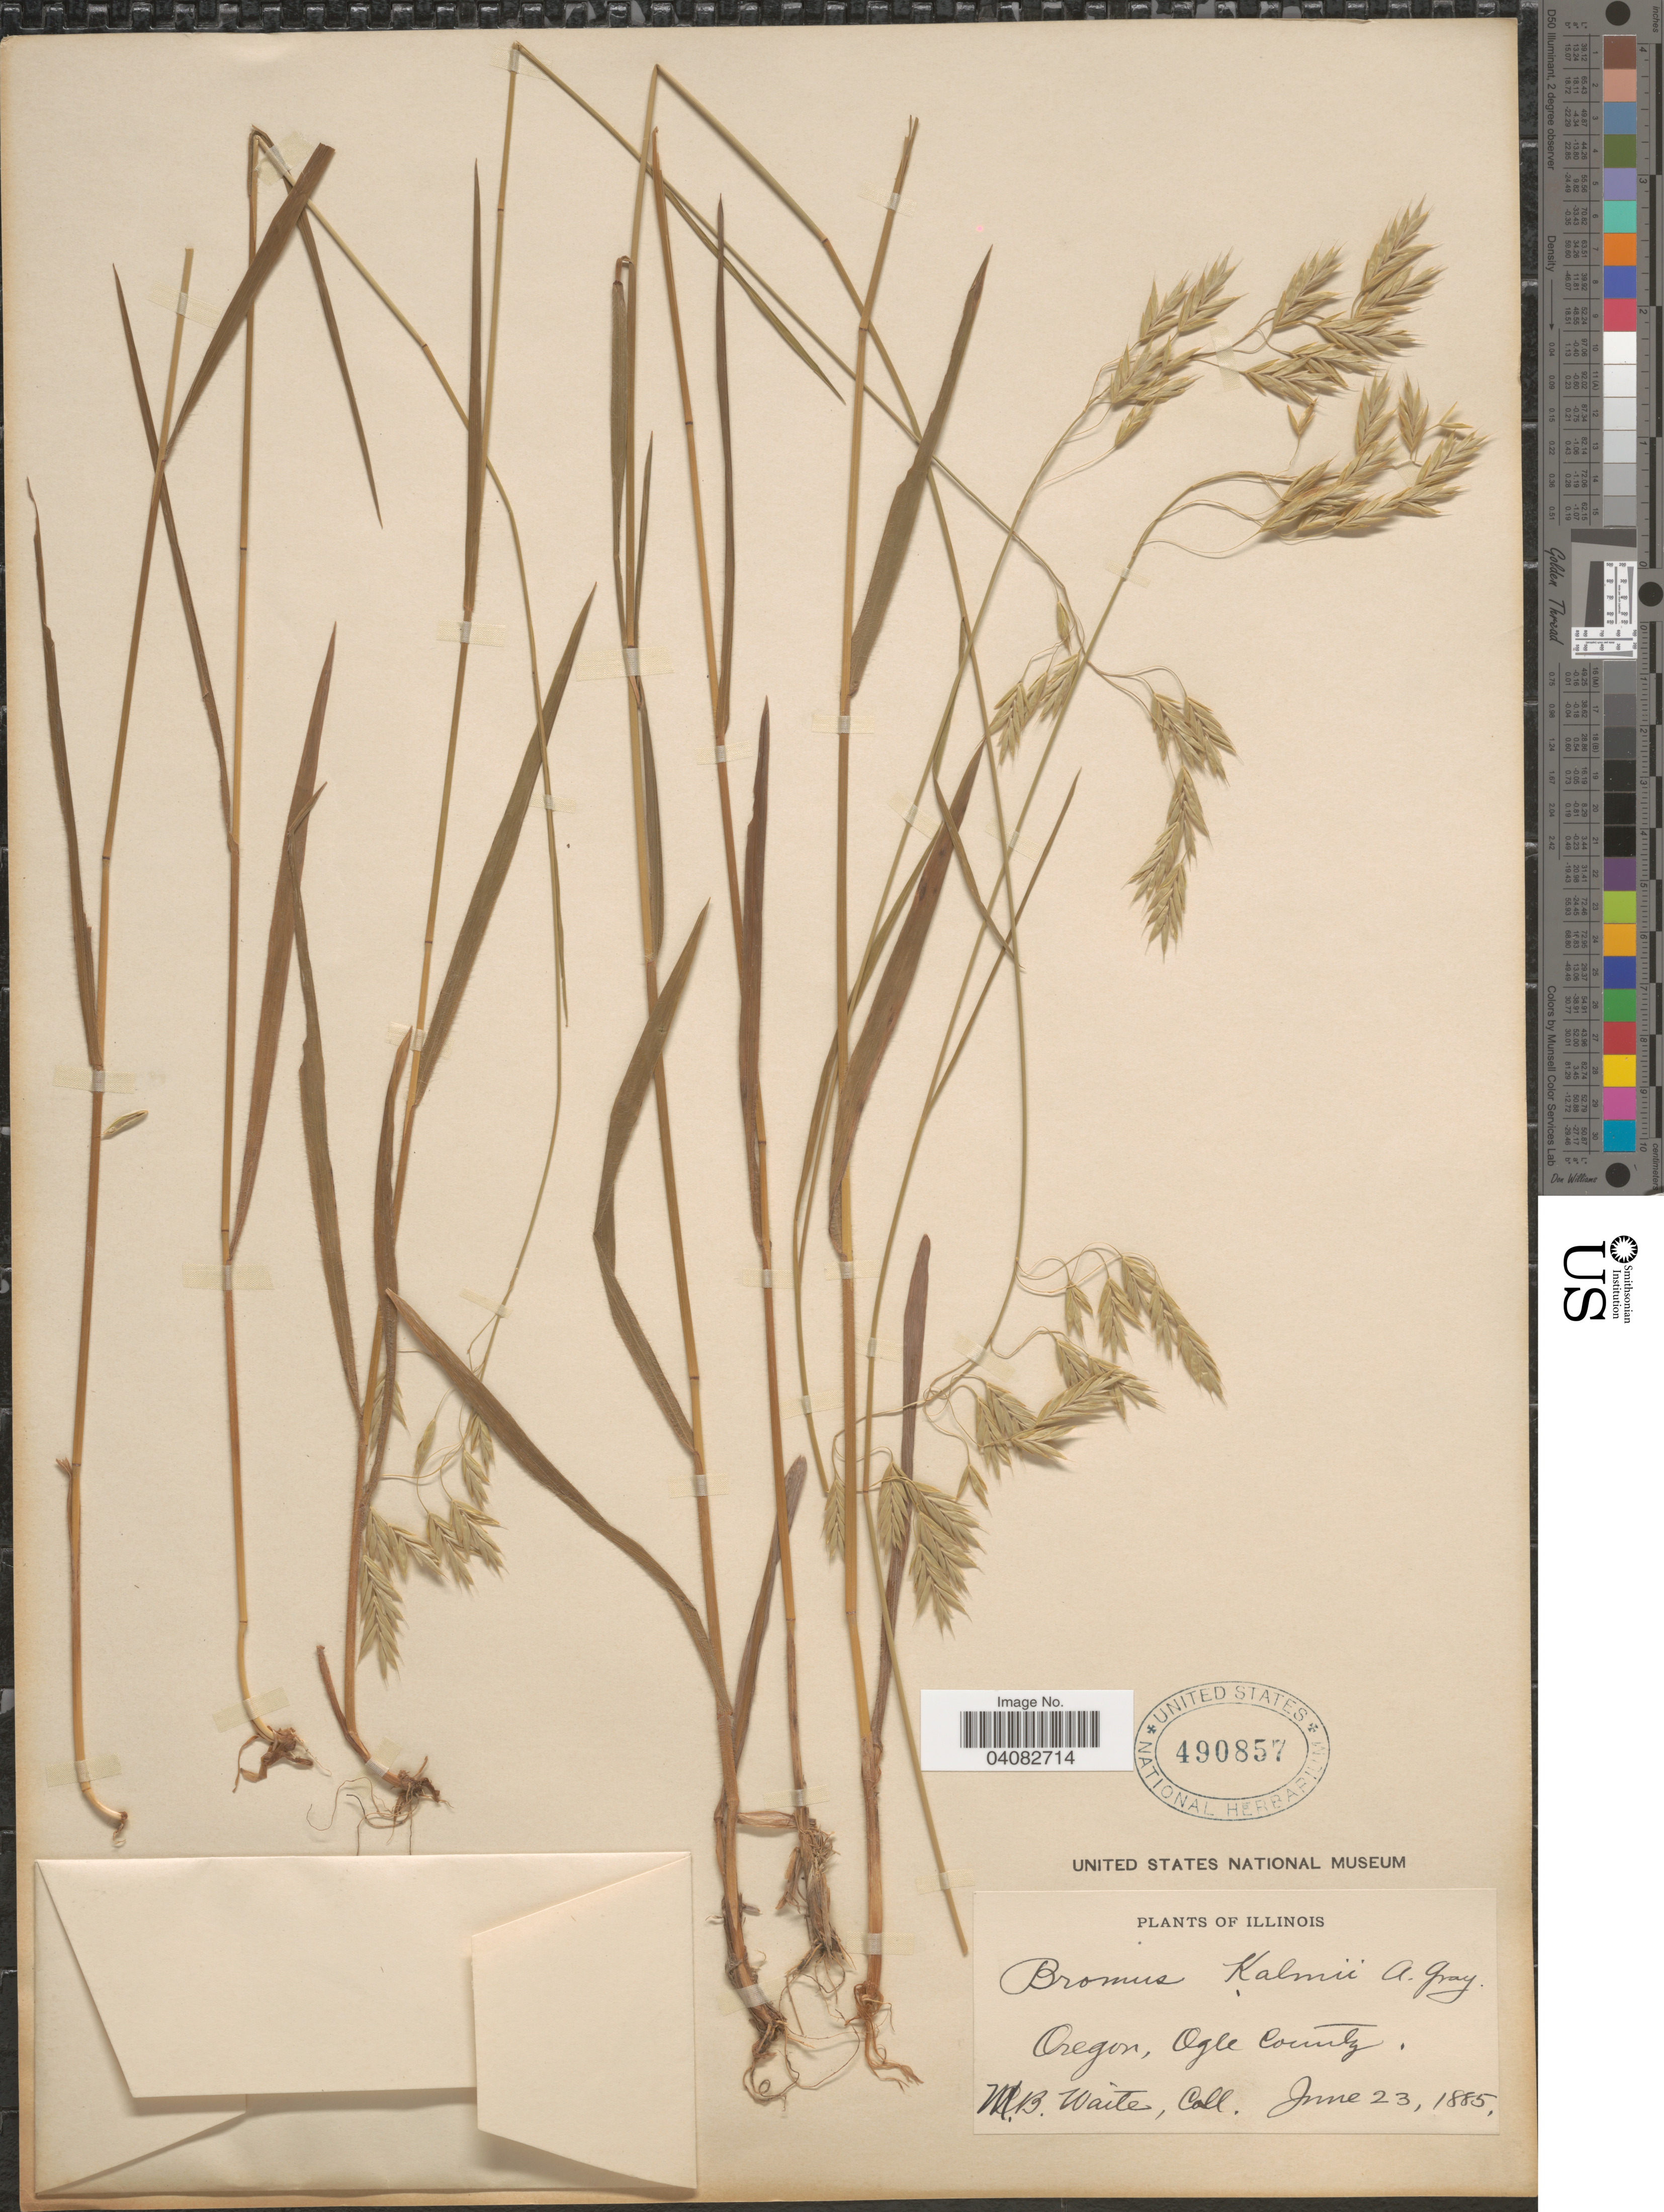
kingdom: Plantae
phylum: Tracheophyta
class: Liliopsida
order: Poales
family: Poaceae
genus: Bromus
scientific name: Bromus kalmii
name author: A. Gray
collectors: M. B. Waite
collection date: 1885-06-23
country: United States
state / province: Oregon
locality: Ogle County.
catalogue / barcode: US 490857